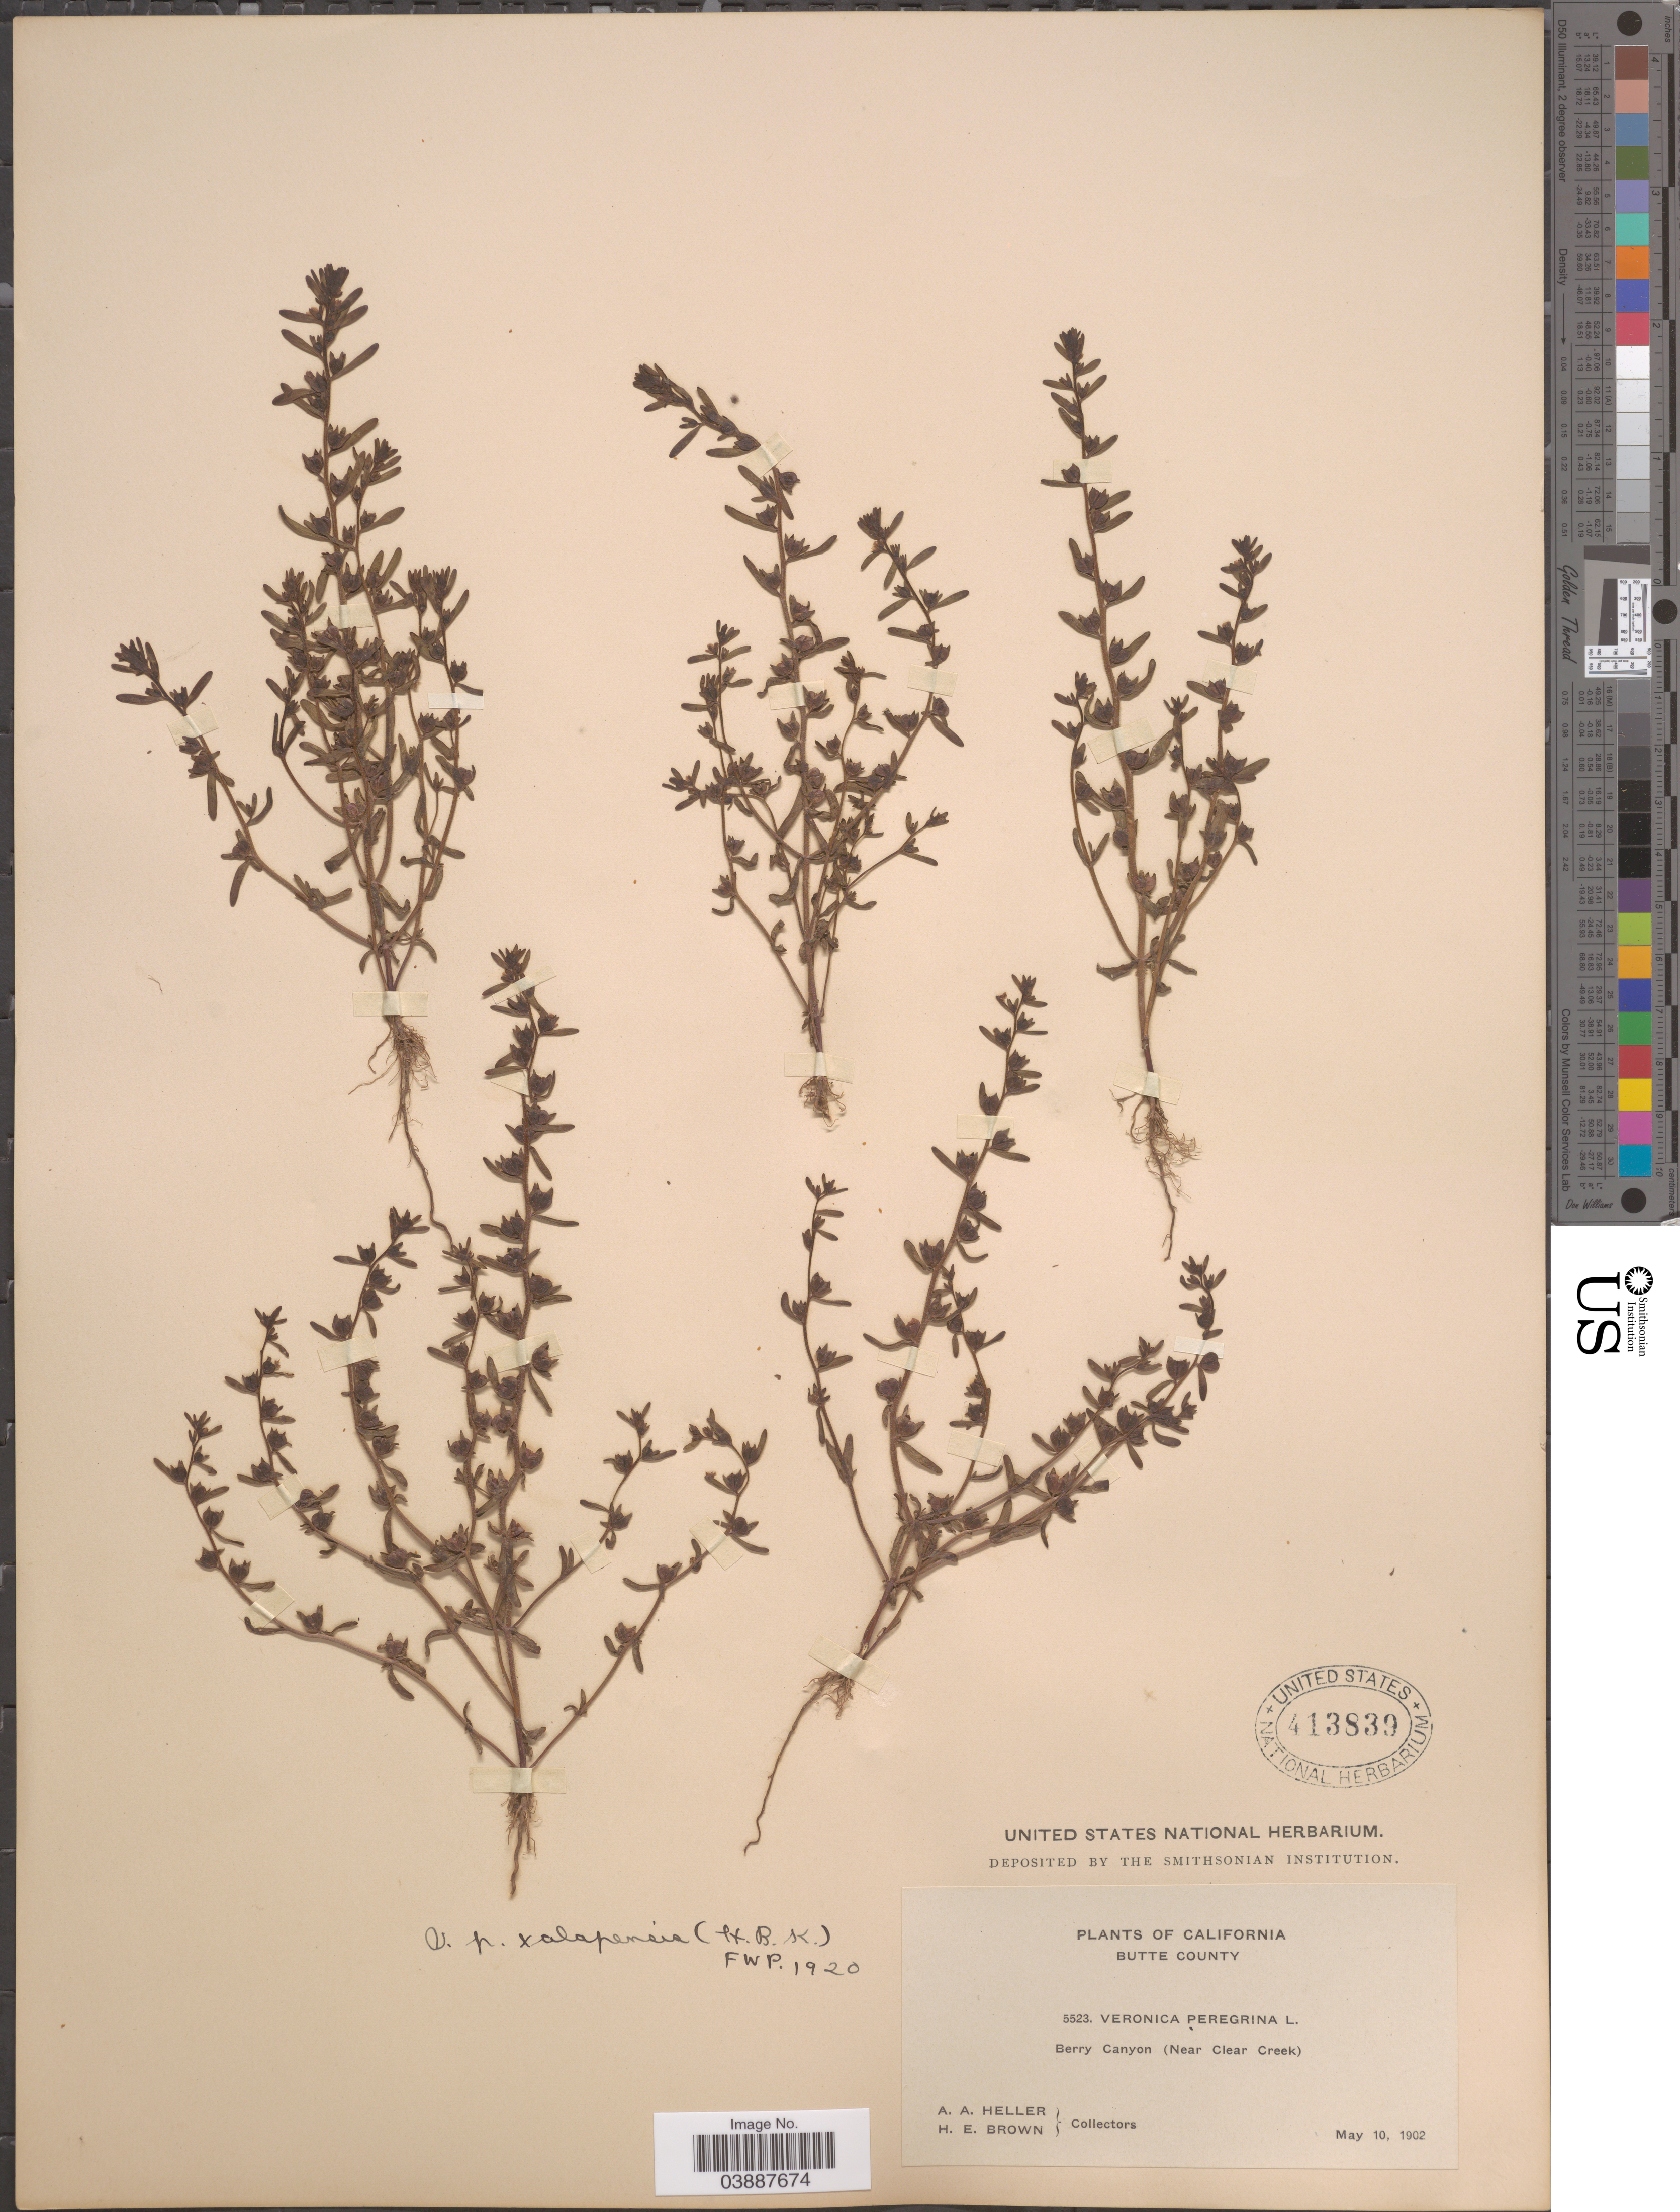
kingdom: Plantae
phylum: Tracheophyta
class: Magnoliopsida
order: Lamiales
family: Plantaginaceae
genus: Veronica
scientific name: Veronica peregrina var. xalapensis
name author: Kunth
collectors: A. A. Heller & H. E. Brown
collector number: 5523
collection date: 1902-05-10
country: United States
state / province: California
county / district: Butte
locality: Butte County. Berry Canyon (Near Clear Creek).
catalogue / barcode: US 413839